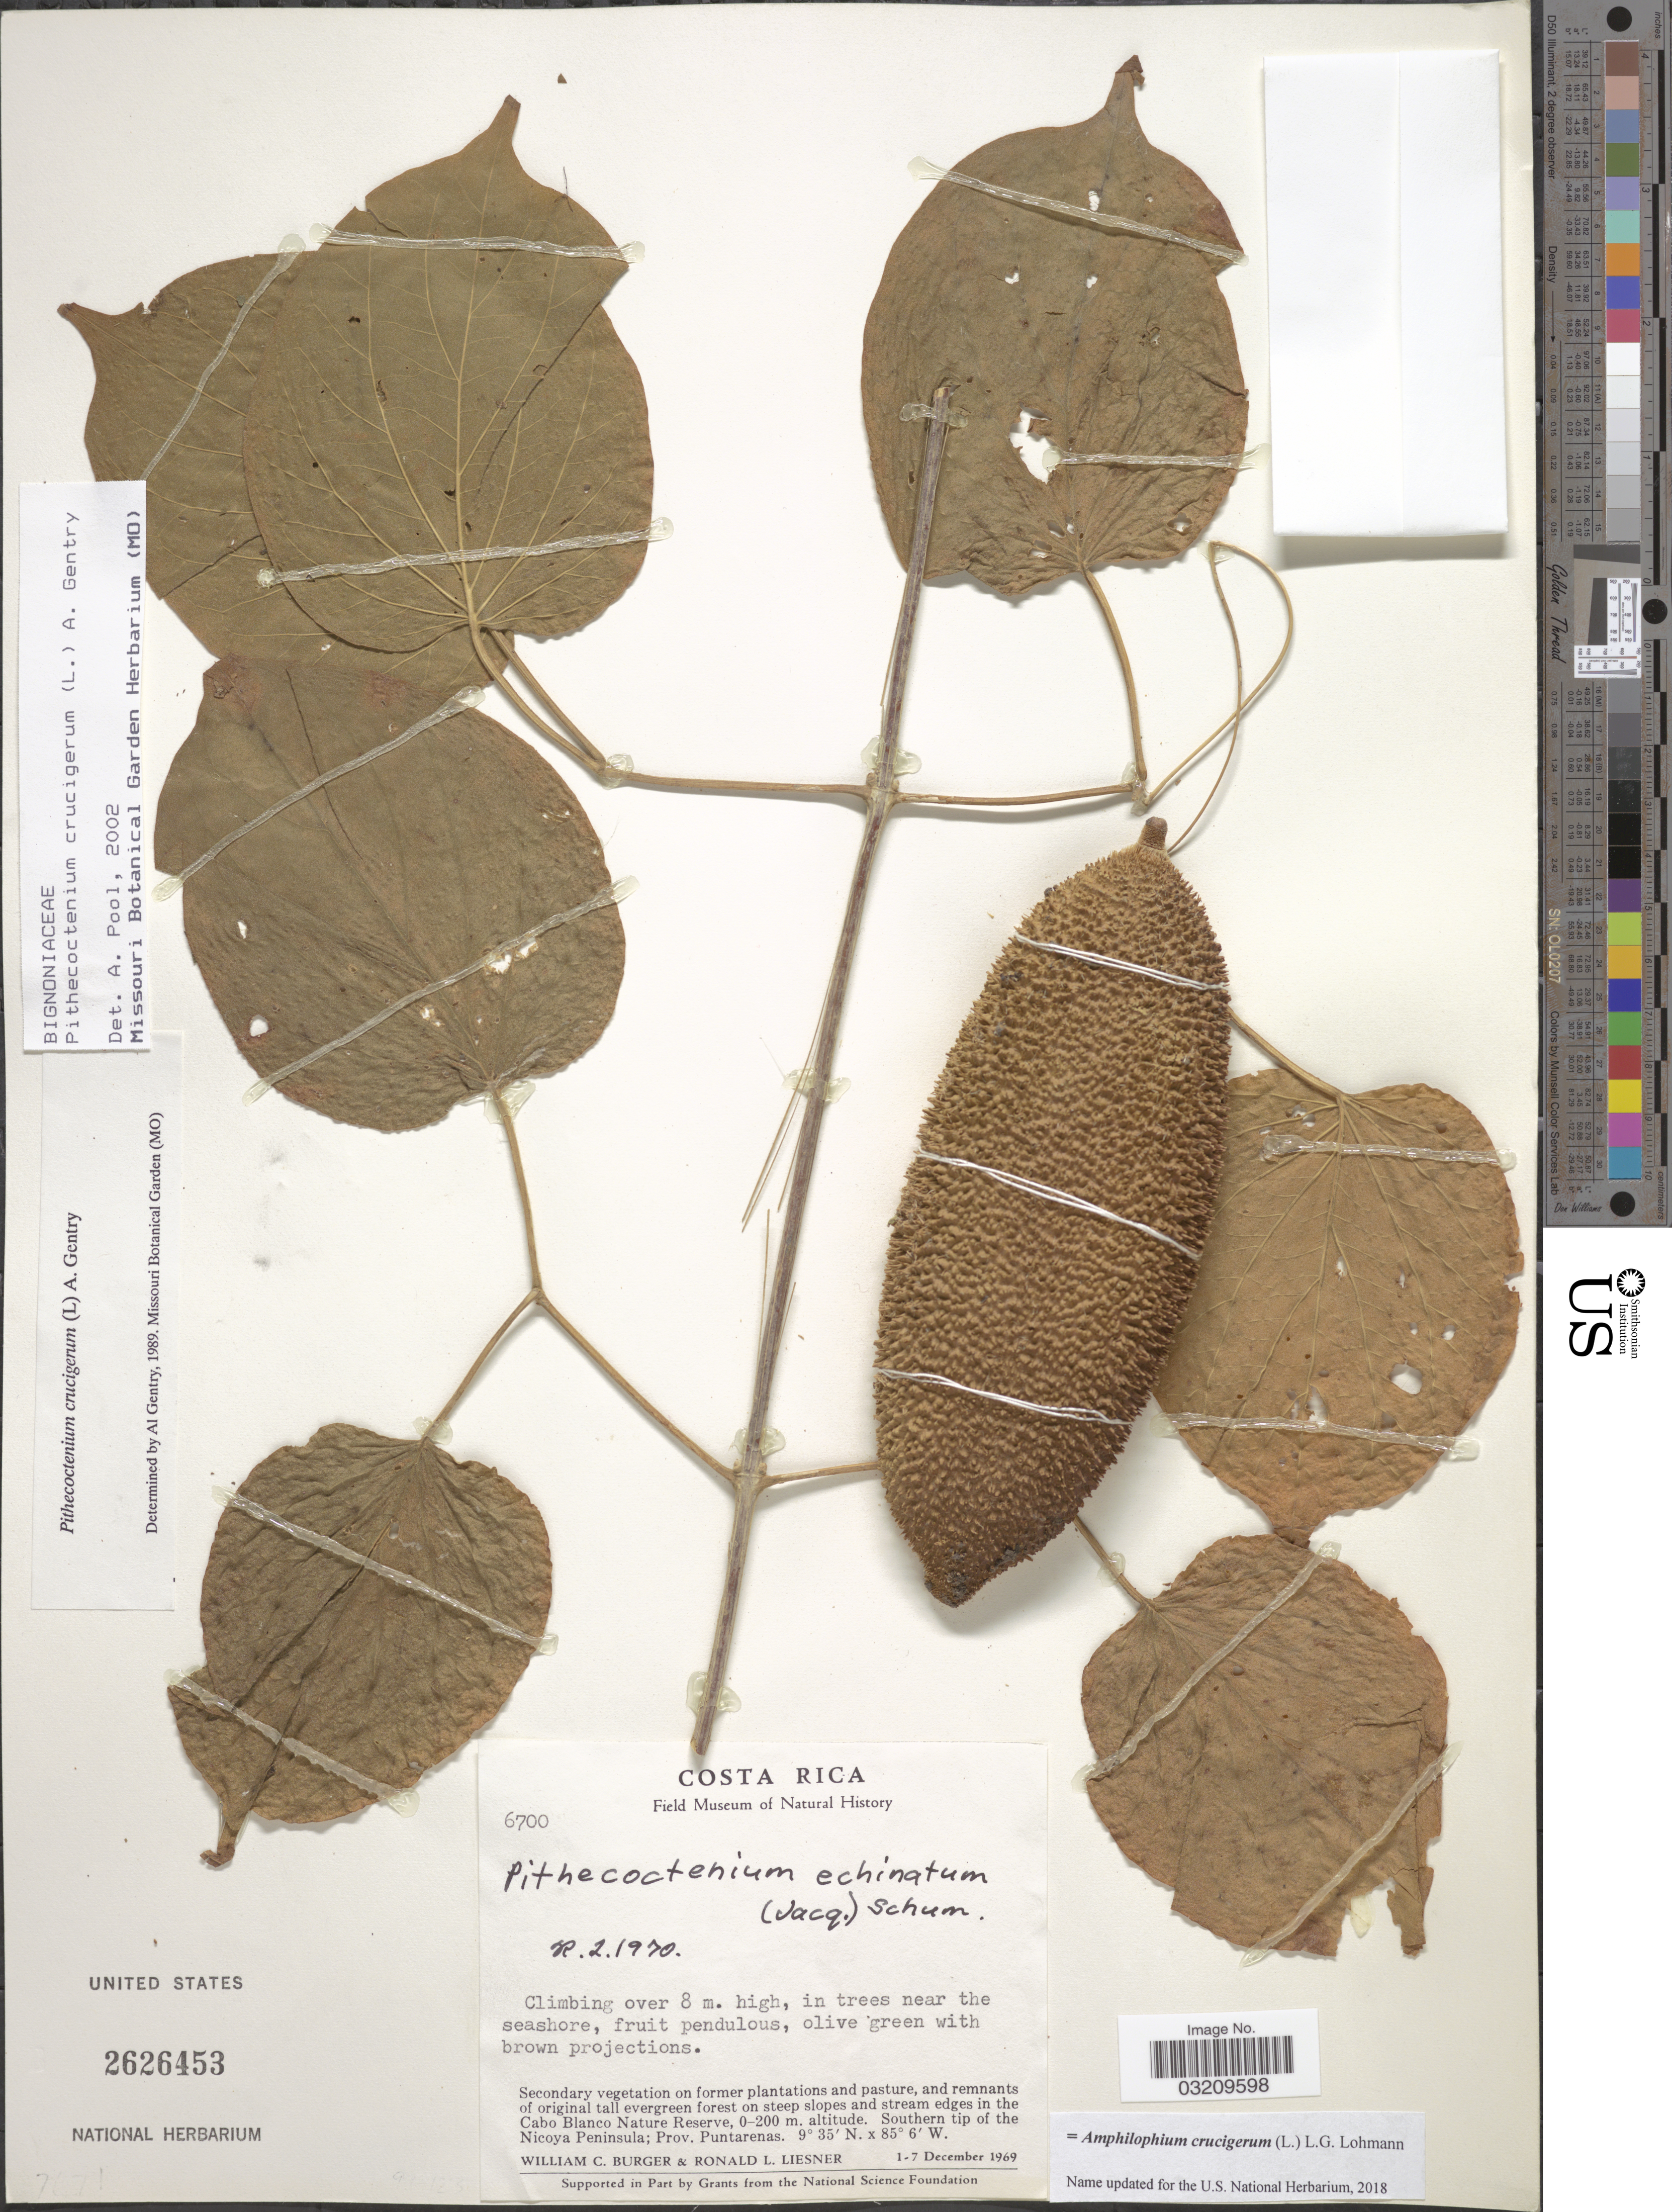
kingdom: Plantae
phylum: Tracheophyta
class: Magnoliopsida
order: Lamiales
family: Bignoniaceae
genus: Amphilophium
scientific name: Amphilophium crucigerum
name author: (L.) L.G. Lohmann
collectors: W. Burger & R. L. Liesner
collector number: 6700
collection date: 1969-12-01/1969-12-07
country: Costa Rica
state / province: Puntarenas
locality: On steep slopes and stream edges in the Cabo Blanco Nature Reserve. Southern tip of the Nicoya Peninsula.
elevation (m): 0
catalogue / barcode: US 2626453